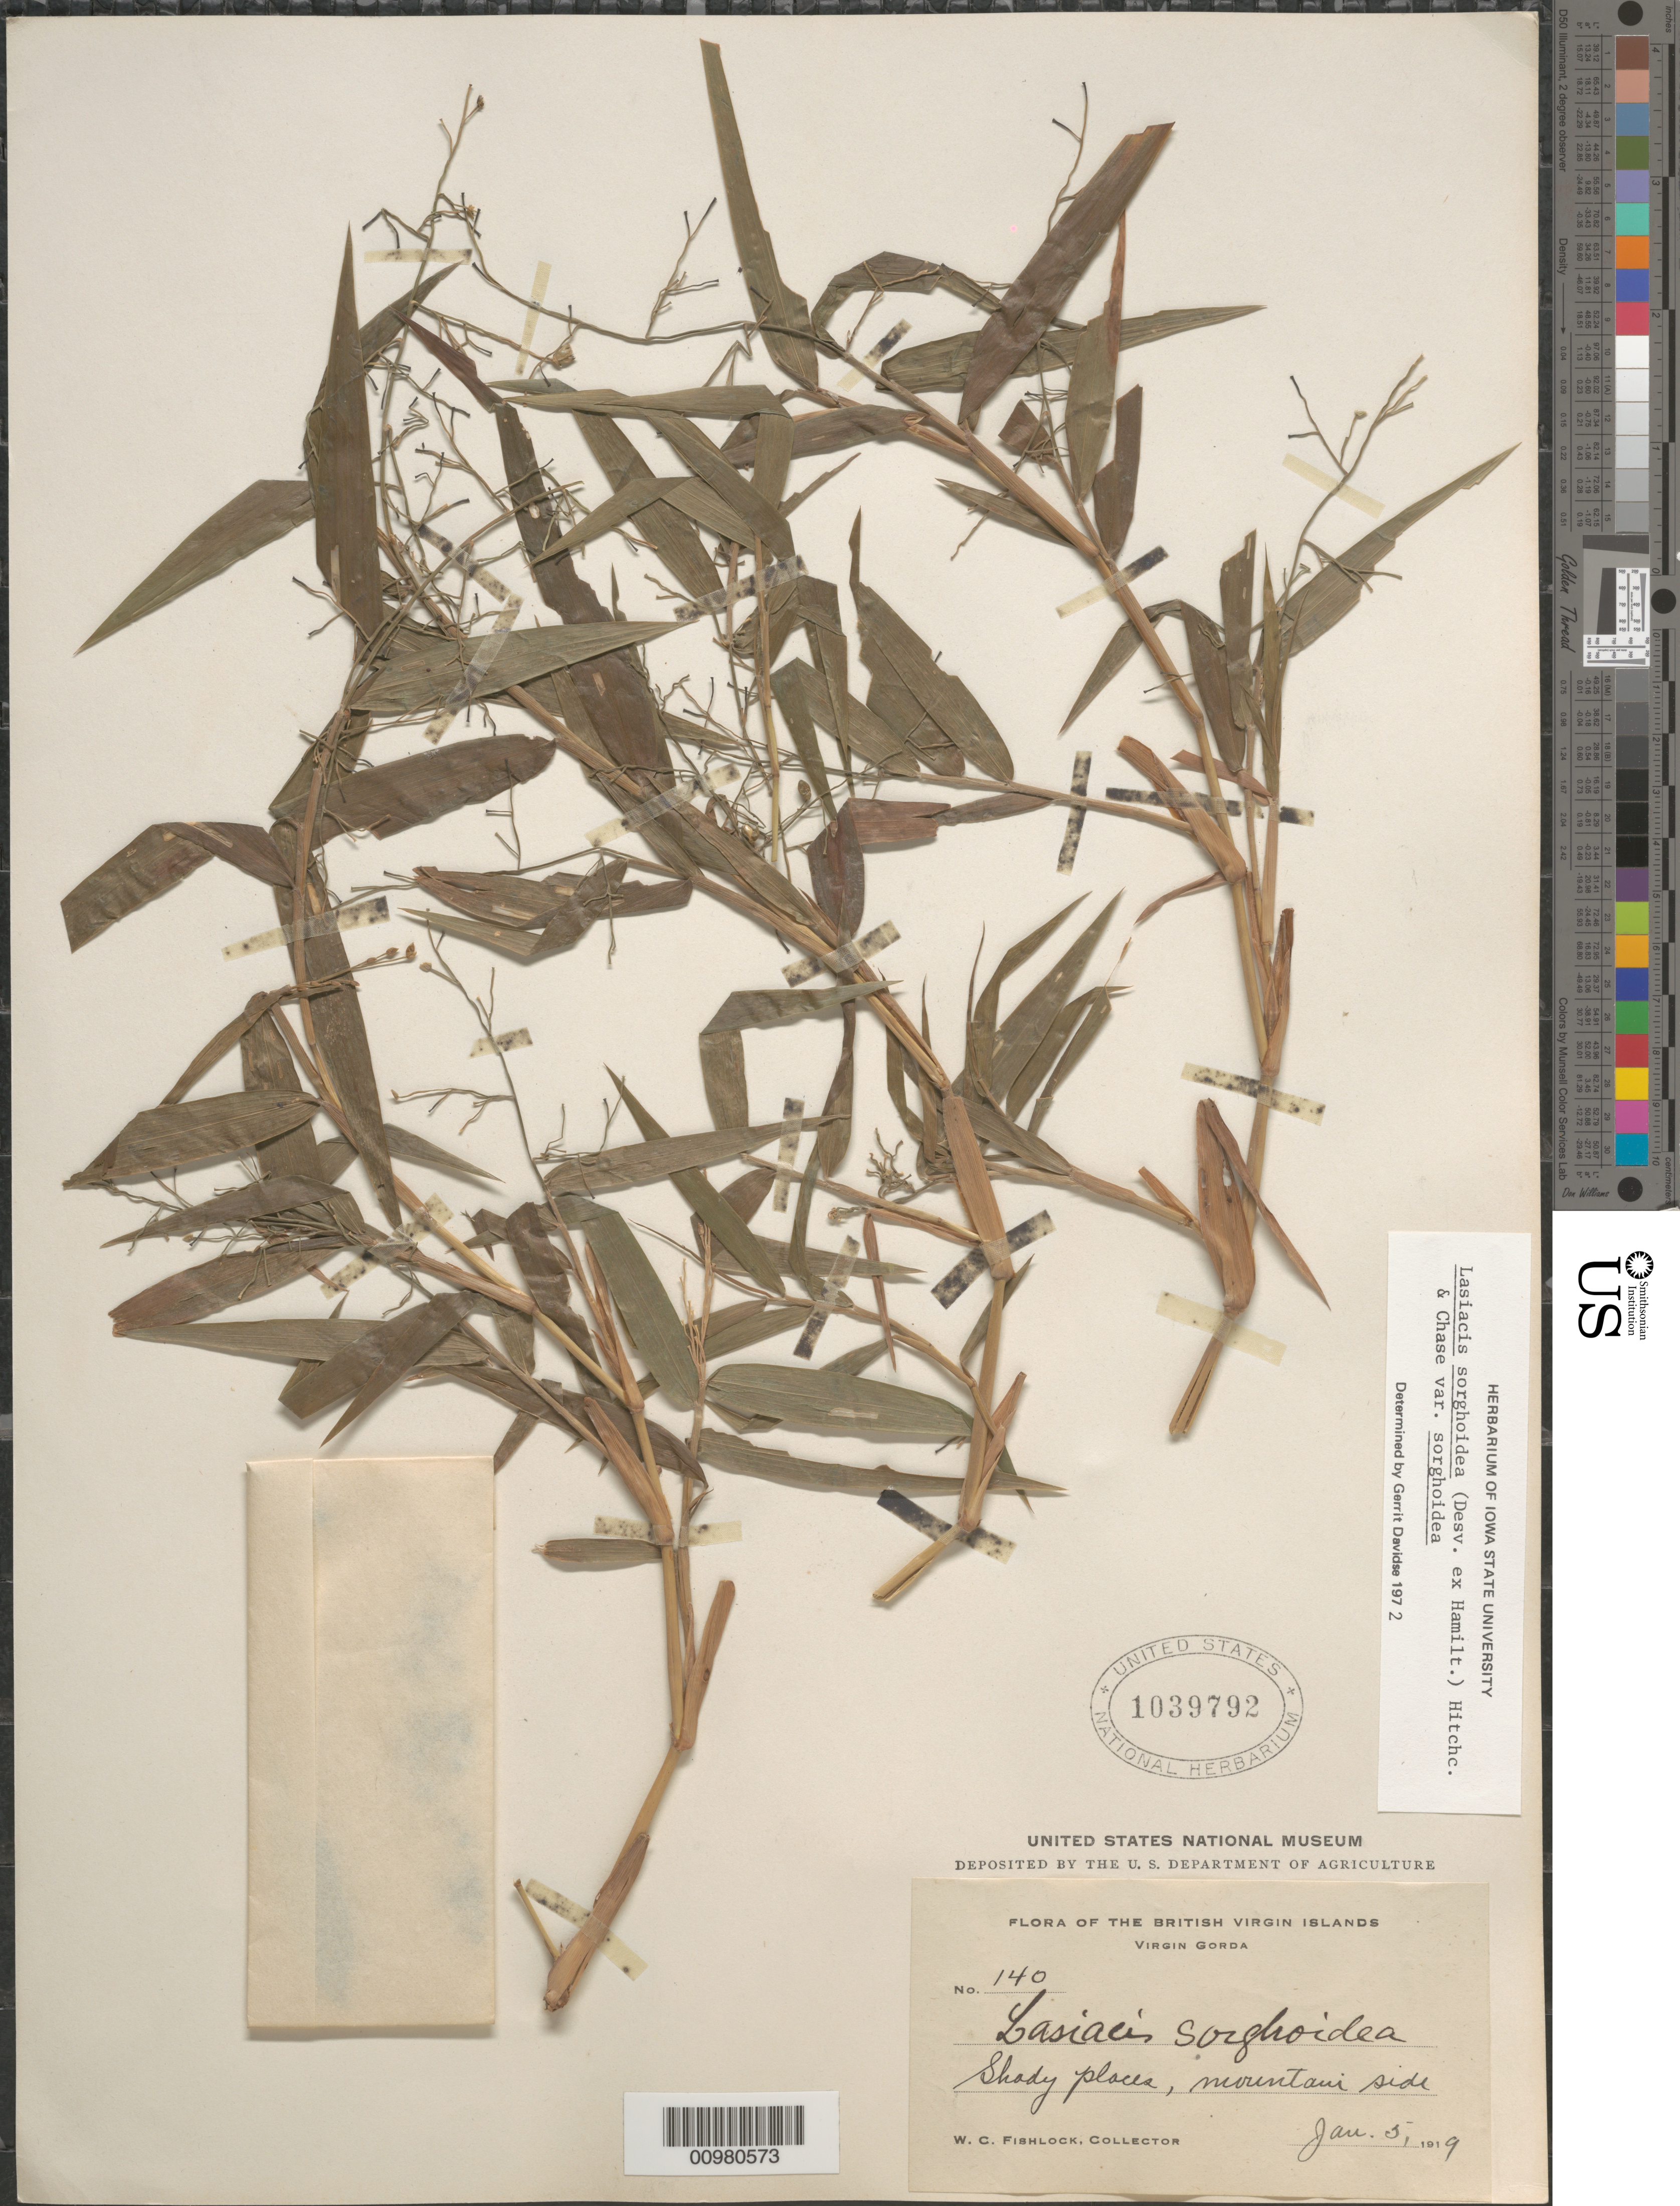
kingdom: Plantae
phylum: Tracheophyta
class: Liliopsida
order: Poales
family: Poaceae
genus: Lasiacis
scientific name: Lasiacis sorghoidea var. sorghoidea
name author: (Desv. ex Ham.) Hitchc. & Chase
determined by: Davidse, Gerrit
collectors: W. Fishlock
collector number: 140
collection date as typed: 05 Jan 1919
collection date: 1919-01-05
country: British Virgin Islands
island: Virgin Gorda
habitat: Shady places, mountain side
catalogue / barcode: US 1039792